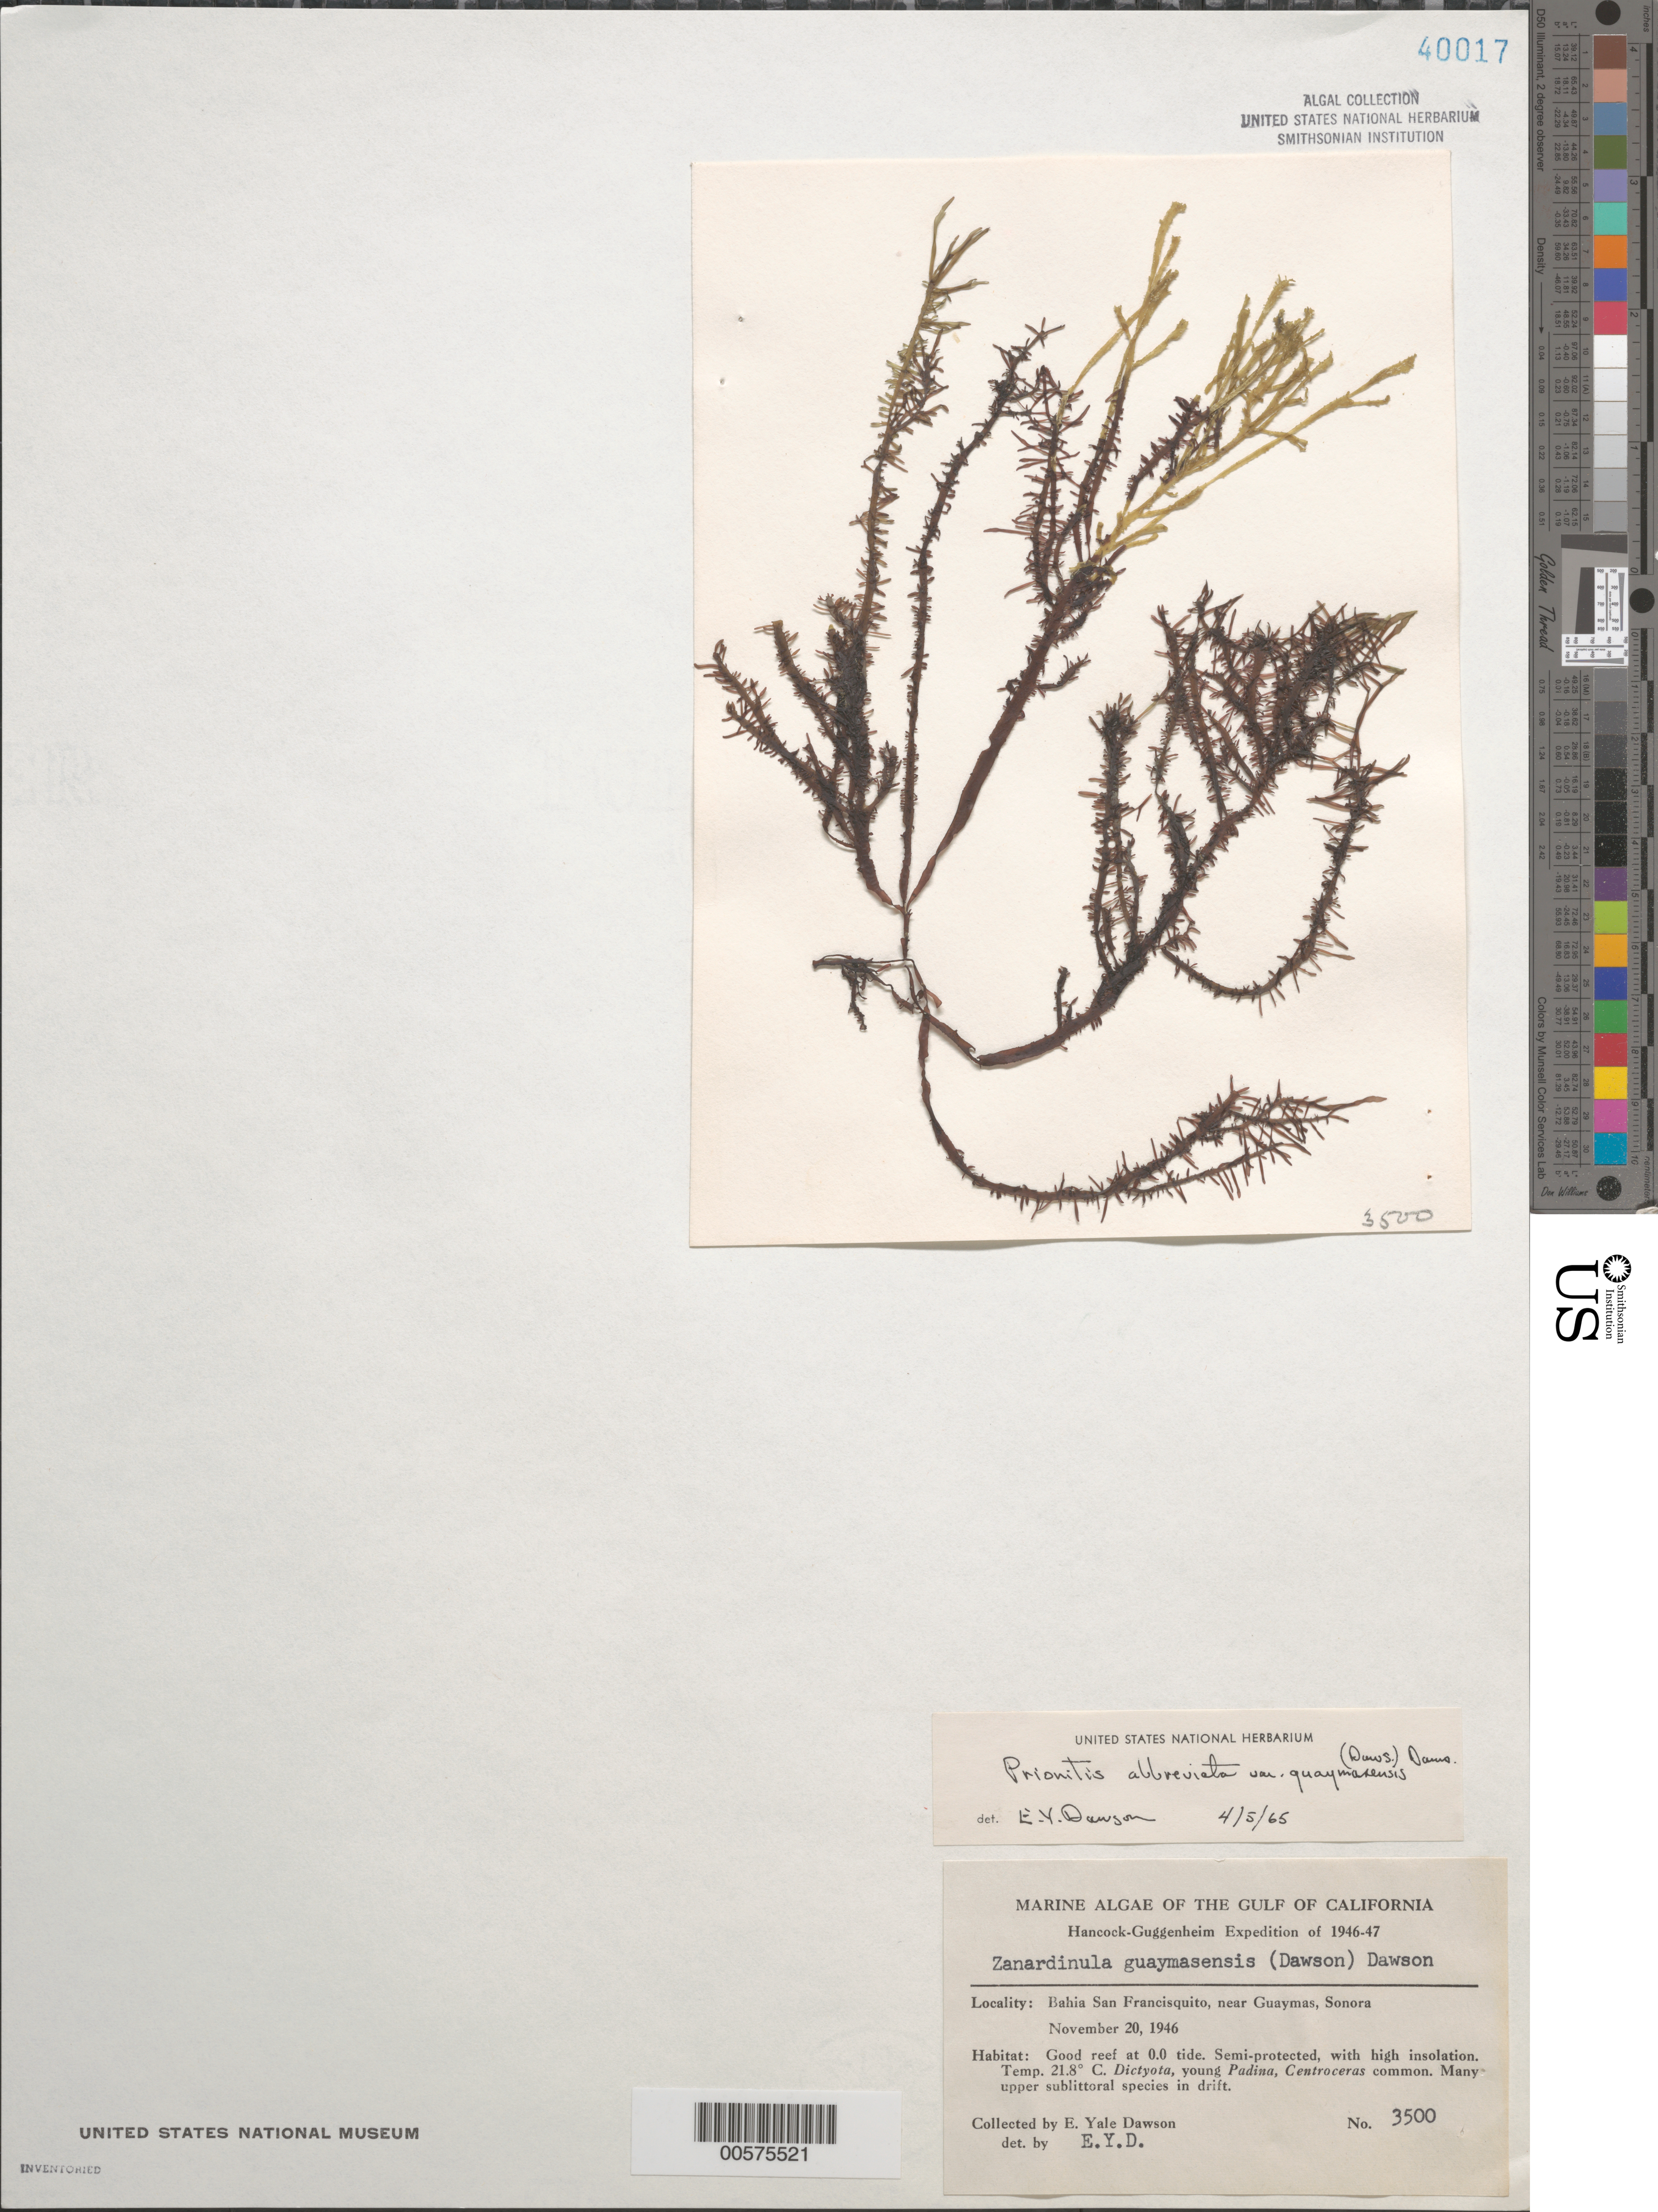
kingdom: Plantae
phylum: Rhodophyta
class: Florideophyceae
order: Cryptonemiales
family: Cryptonemiaceae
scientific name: Prionitis abbreviata var. guaymasensis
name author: (E.Y. Dawson) E.Y. Dawson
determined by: Dawson, E. Y.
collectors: E. Y. Dawson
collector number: EYD 3500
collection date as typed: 20 Nov 1946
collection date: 1946-11-20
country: Mexico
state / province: Sonora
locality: Bahia San Francisquito, near Guaymas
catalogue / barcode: US 40017